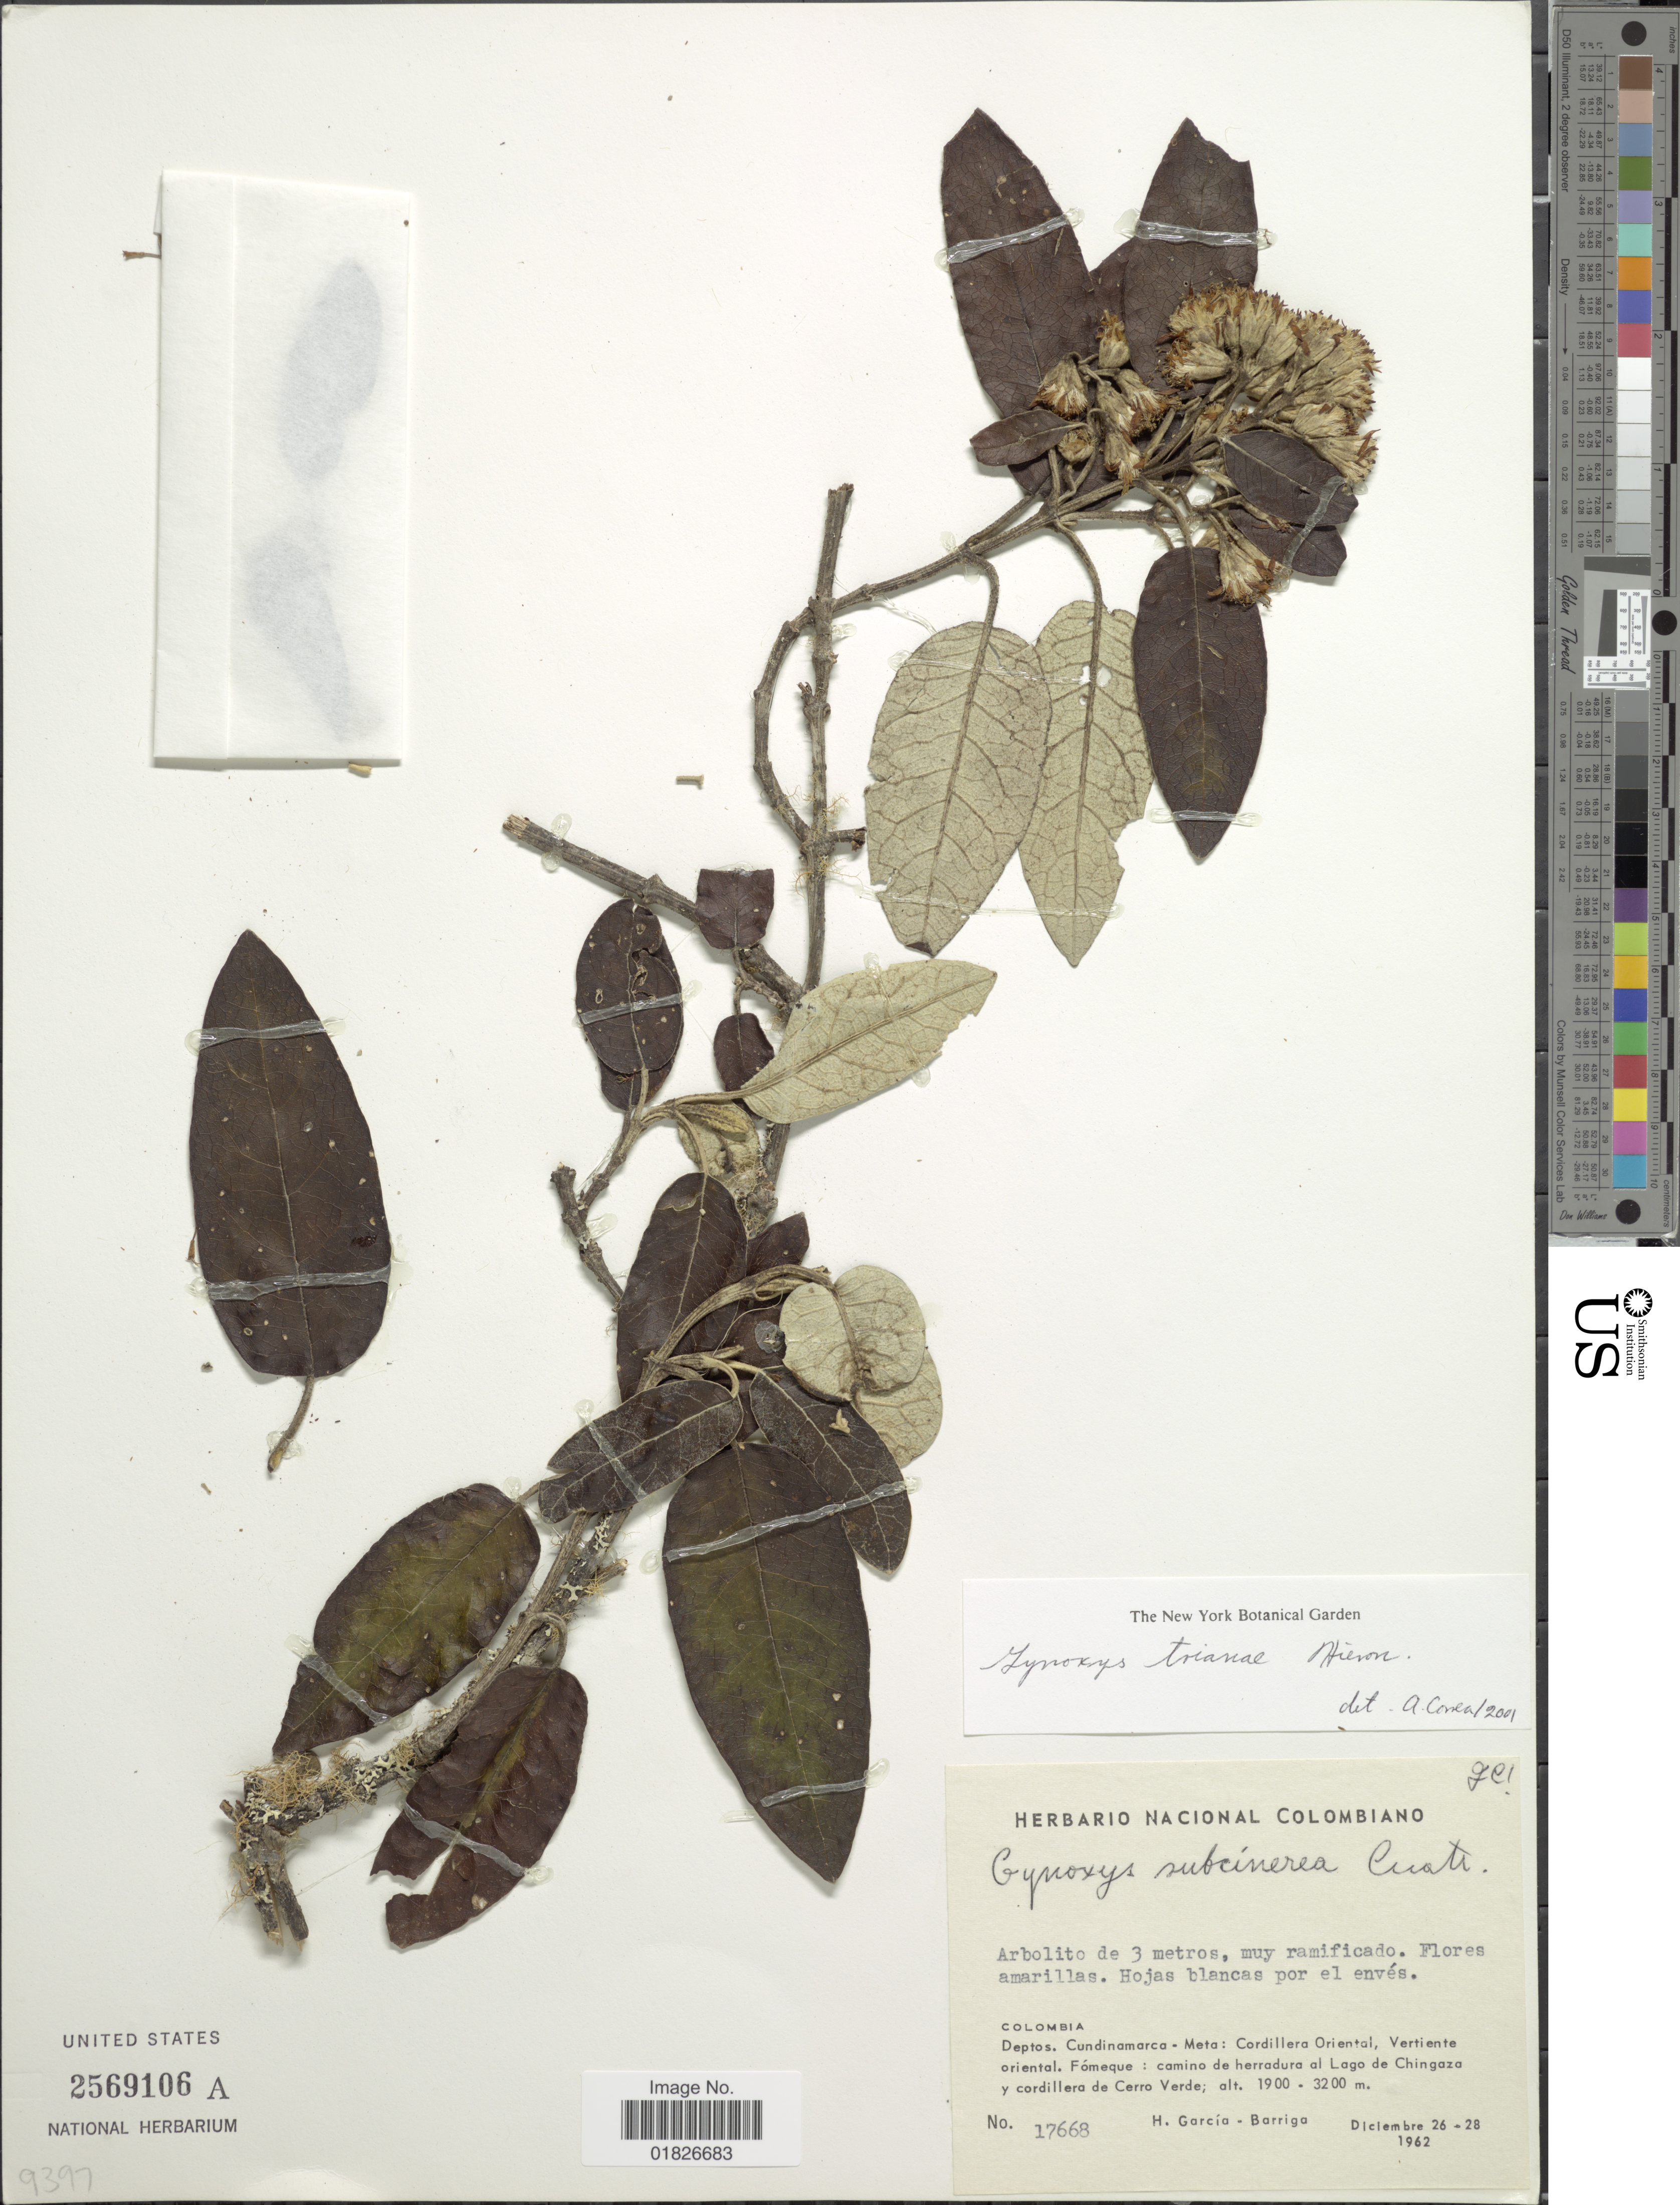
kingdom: Plantae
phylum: Tracheophyta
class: Magnoliopsida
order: Asterales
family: Asteraceae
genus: Gynoxys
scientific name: Gynoxys trianae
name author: Hieron.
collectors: H. García Barriga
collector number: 17668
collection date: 1962-12-26/1962-12-28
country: Colombia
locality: Deptos. Cundinamarca-Meta, Cordillera Oriental, Vertiente oriental, Fomeque camino de herradura al Lago de Chingaza y cordillera de Cerro Verde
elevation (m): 1900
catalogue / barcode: US 2569106A